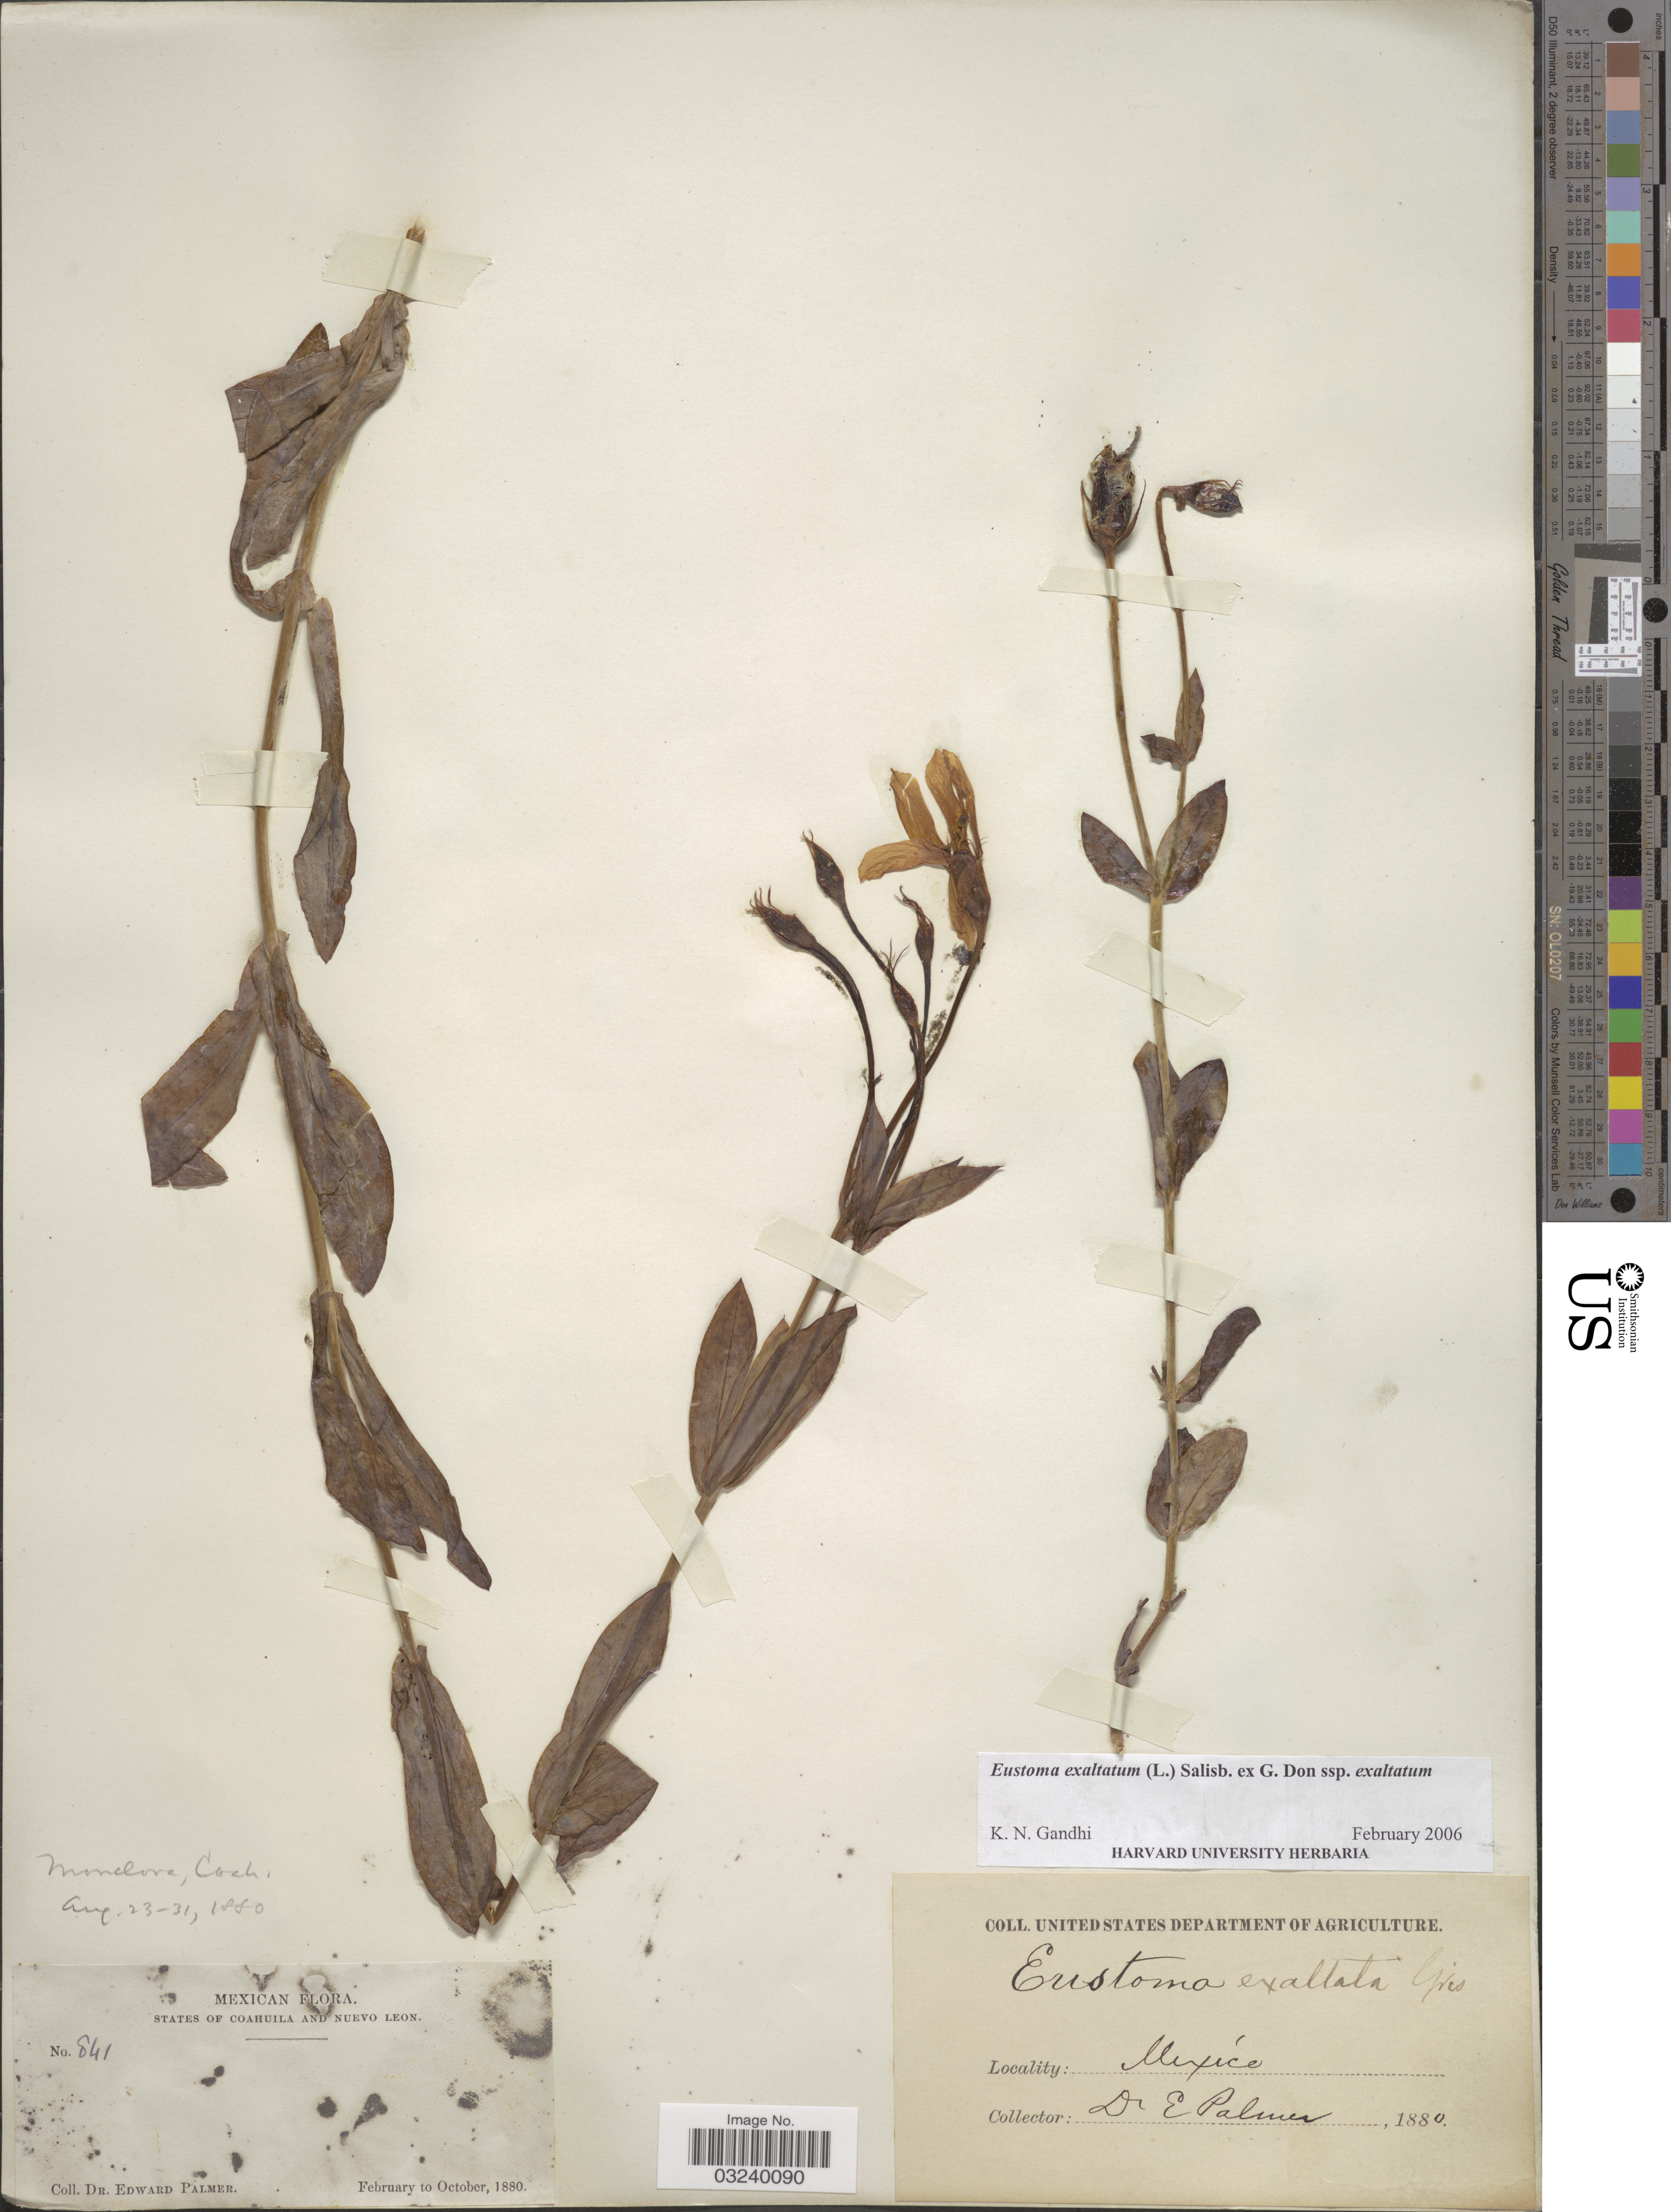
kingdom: Plantae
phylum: Tracheophyta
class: Magnoliopsida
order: Gentianales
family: Gentianaceae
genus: Eustoma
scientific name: Eustoma exaltatum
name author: (L.) Salisb. ex Don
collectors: E. Palmer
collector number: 841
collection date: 1880-08-23/1882-08-31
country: Mexico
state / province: Coahuila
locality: Monclove.